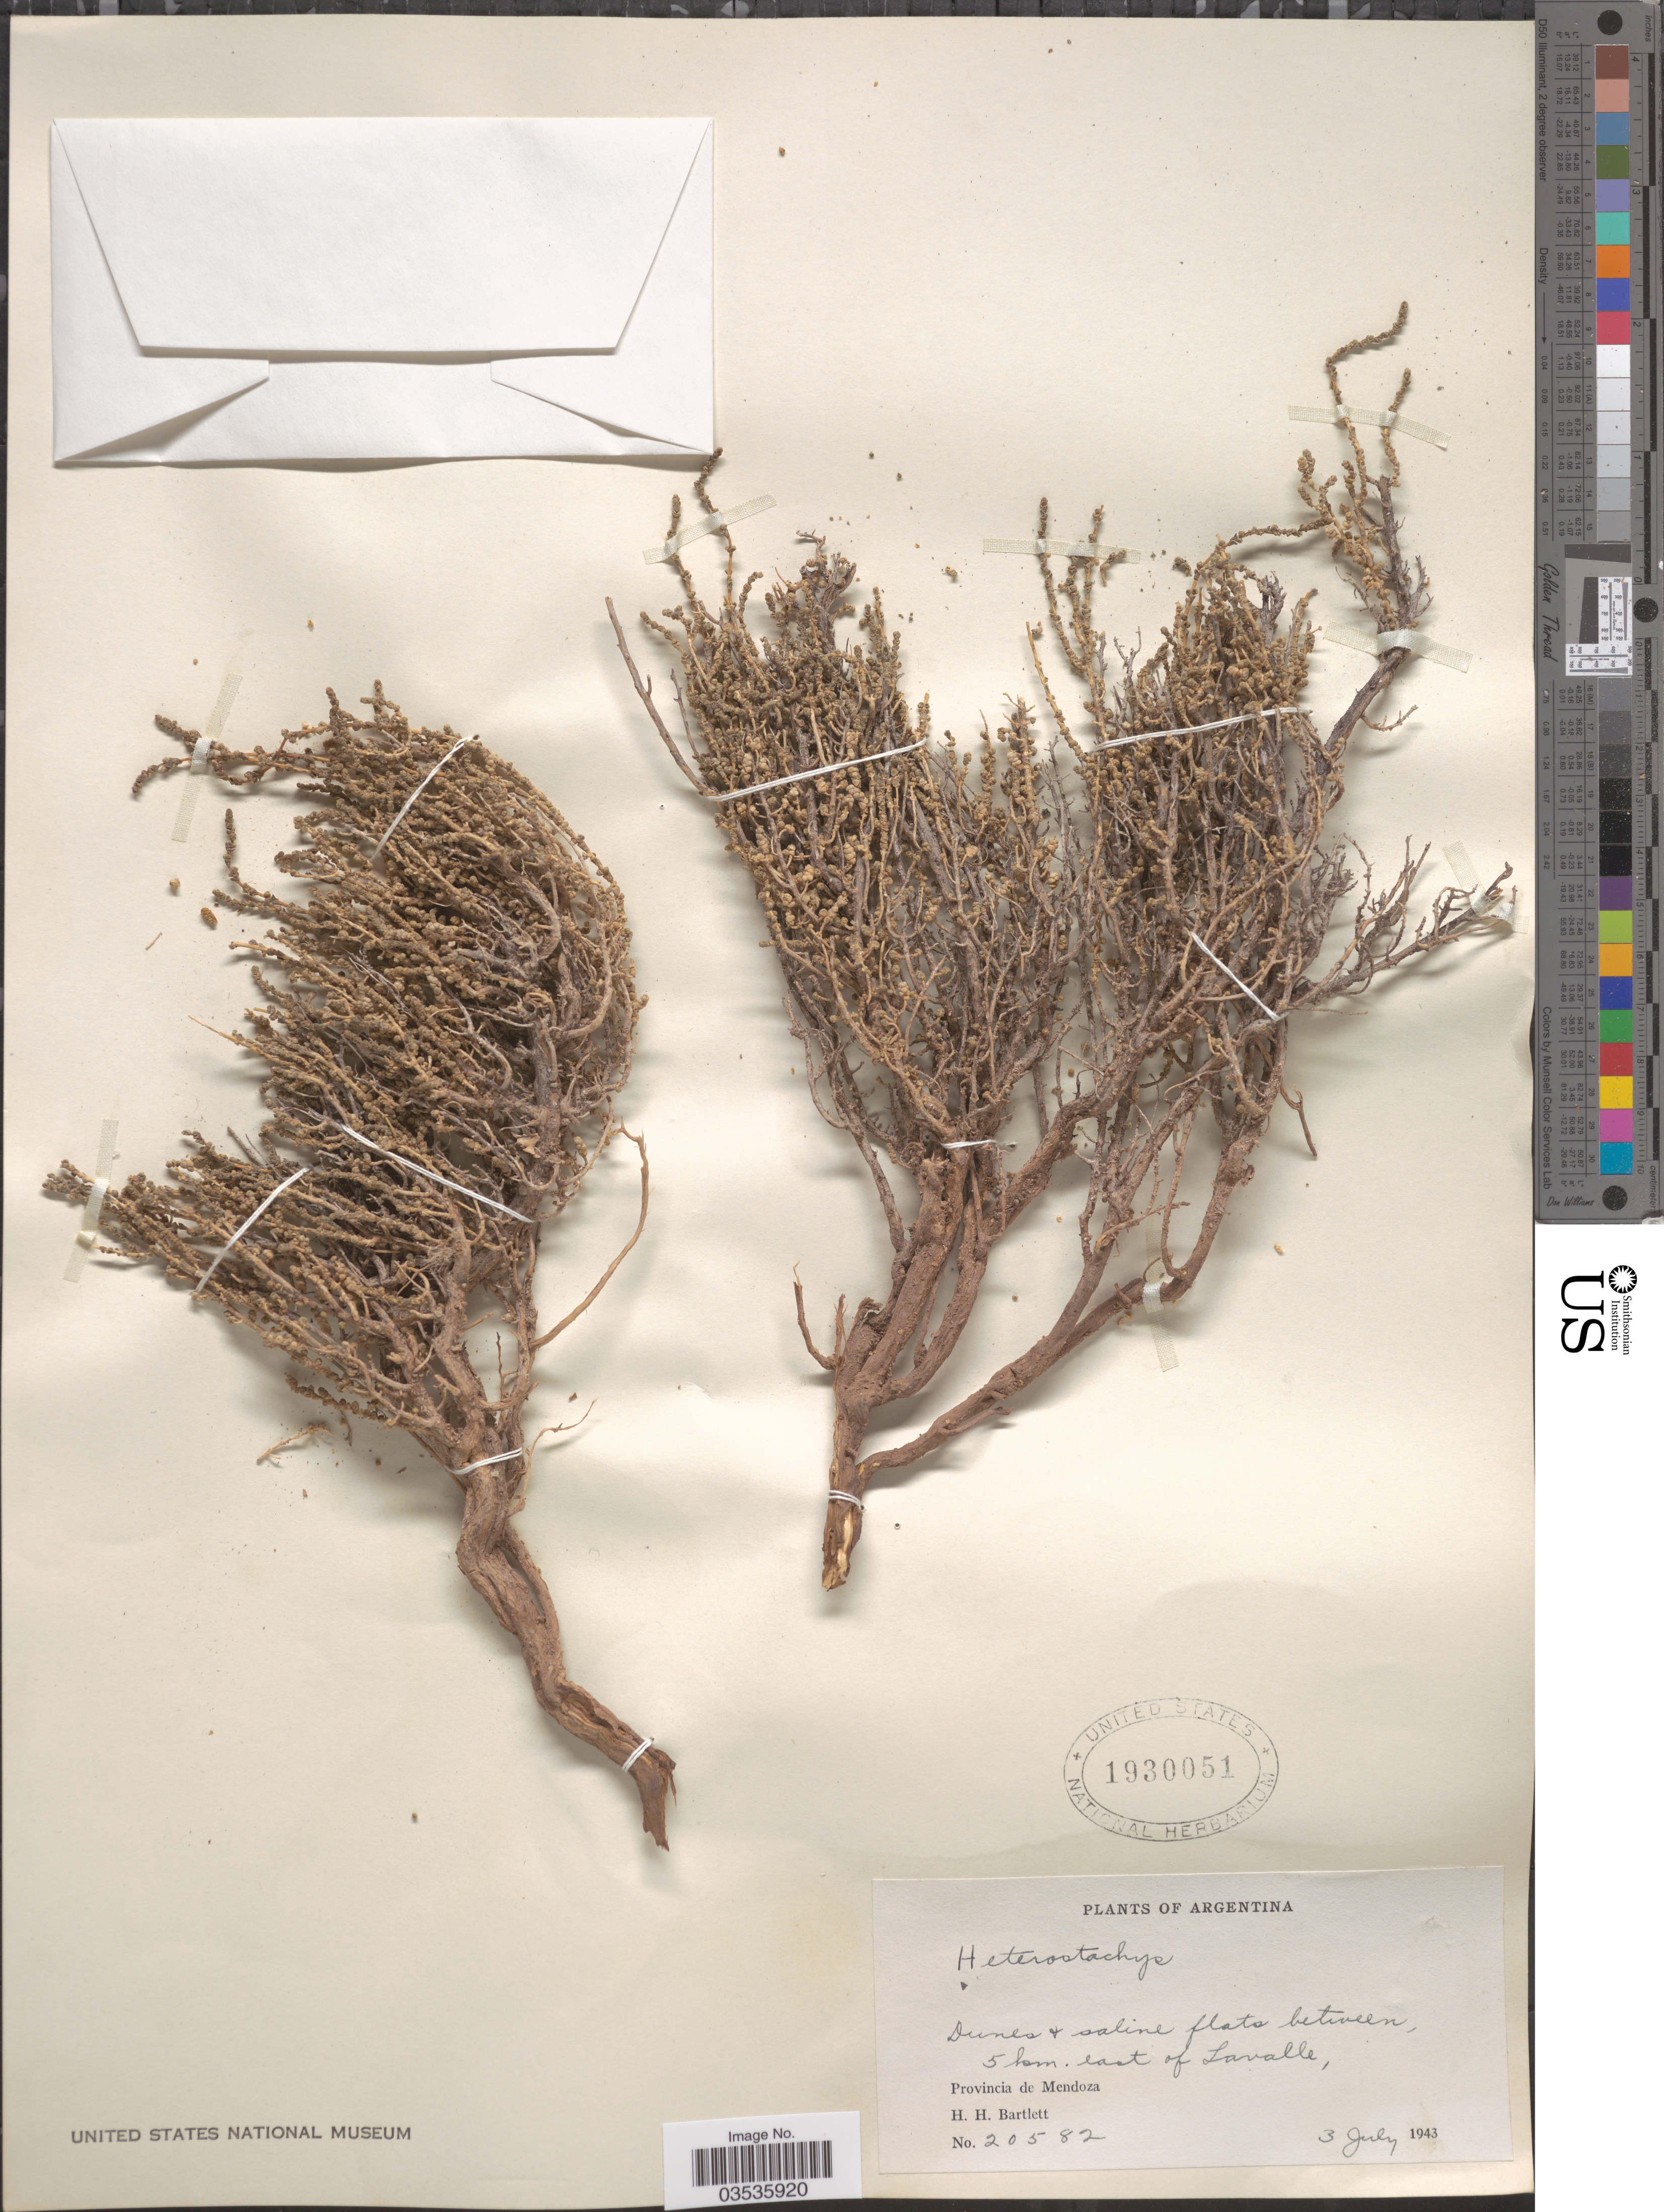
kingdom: Plantae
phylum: Tracheophyta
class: Magnoliopsida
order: Caryophyllales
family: Amaranthaceae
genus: Heterostachys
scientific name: Heterostachys sp.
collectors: H. H. Bartlett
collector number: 20582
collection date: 1943-07-03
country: Argentina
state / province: Mendoza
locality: Dunes & saline flats between, 5 km. east of Lavalle.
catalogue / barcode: US 1930051